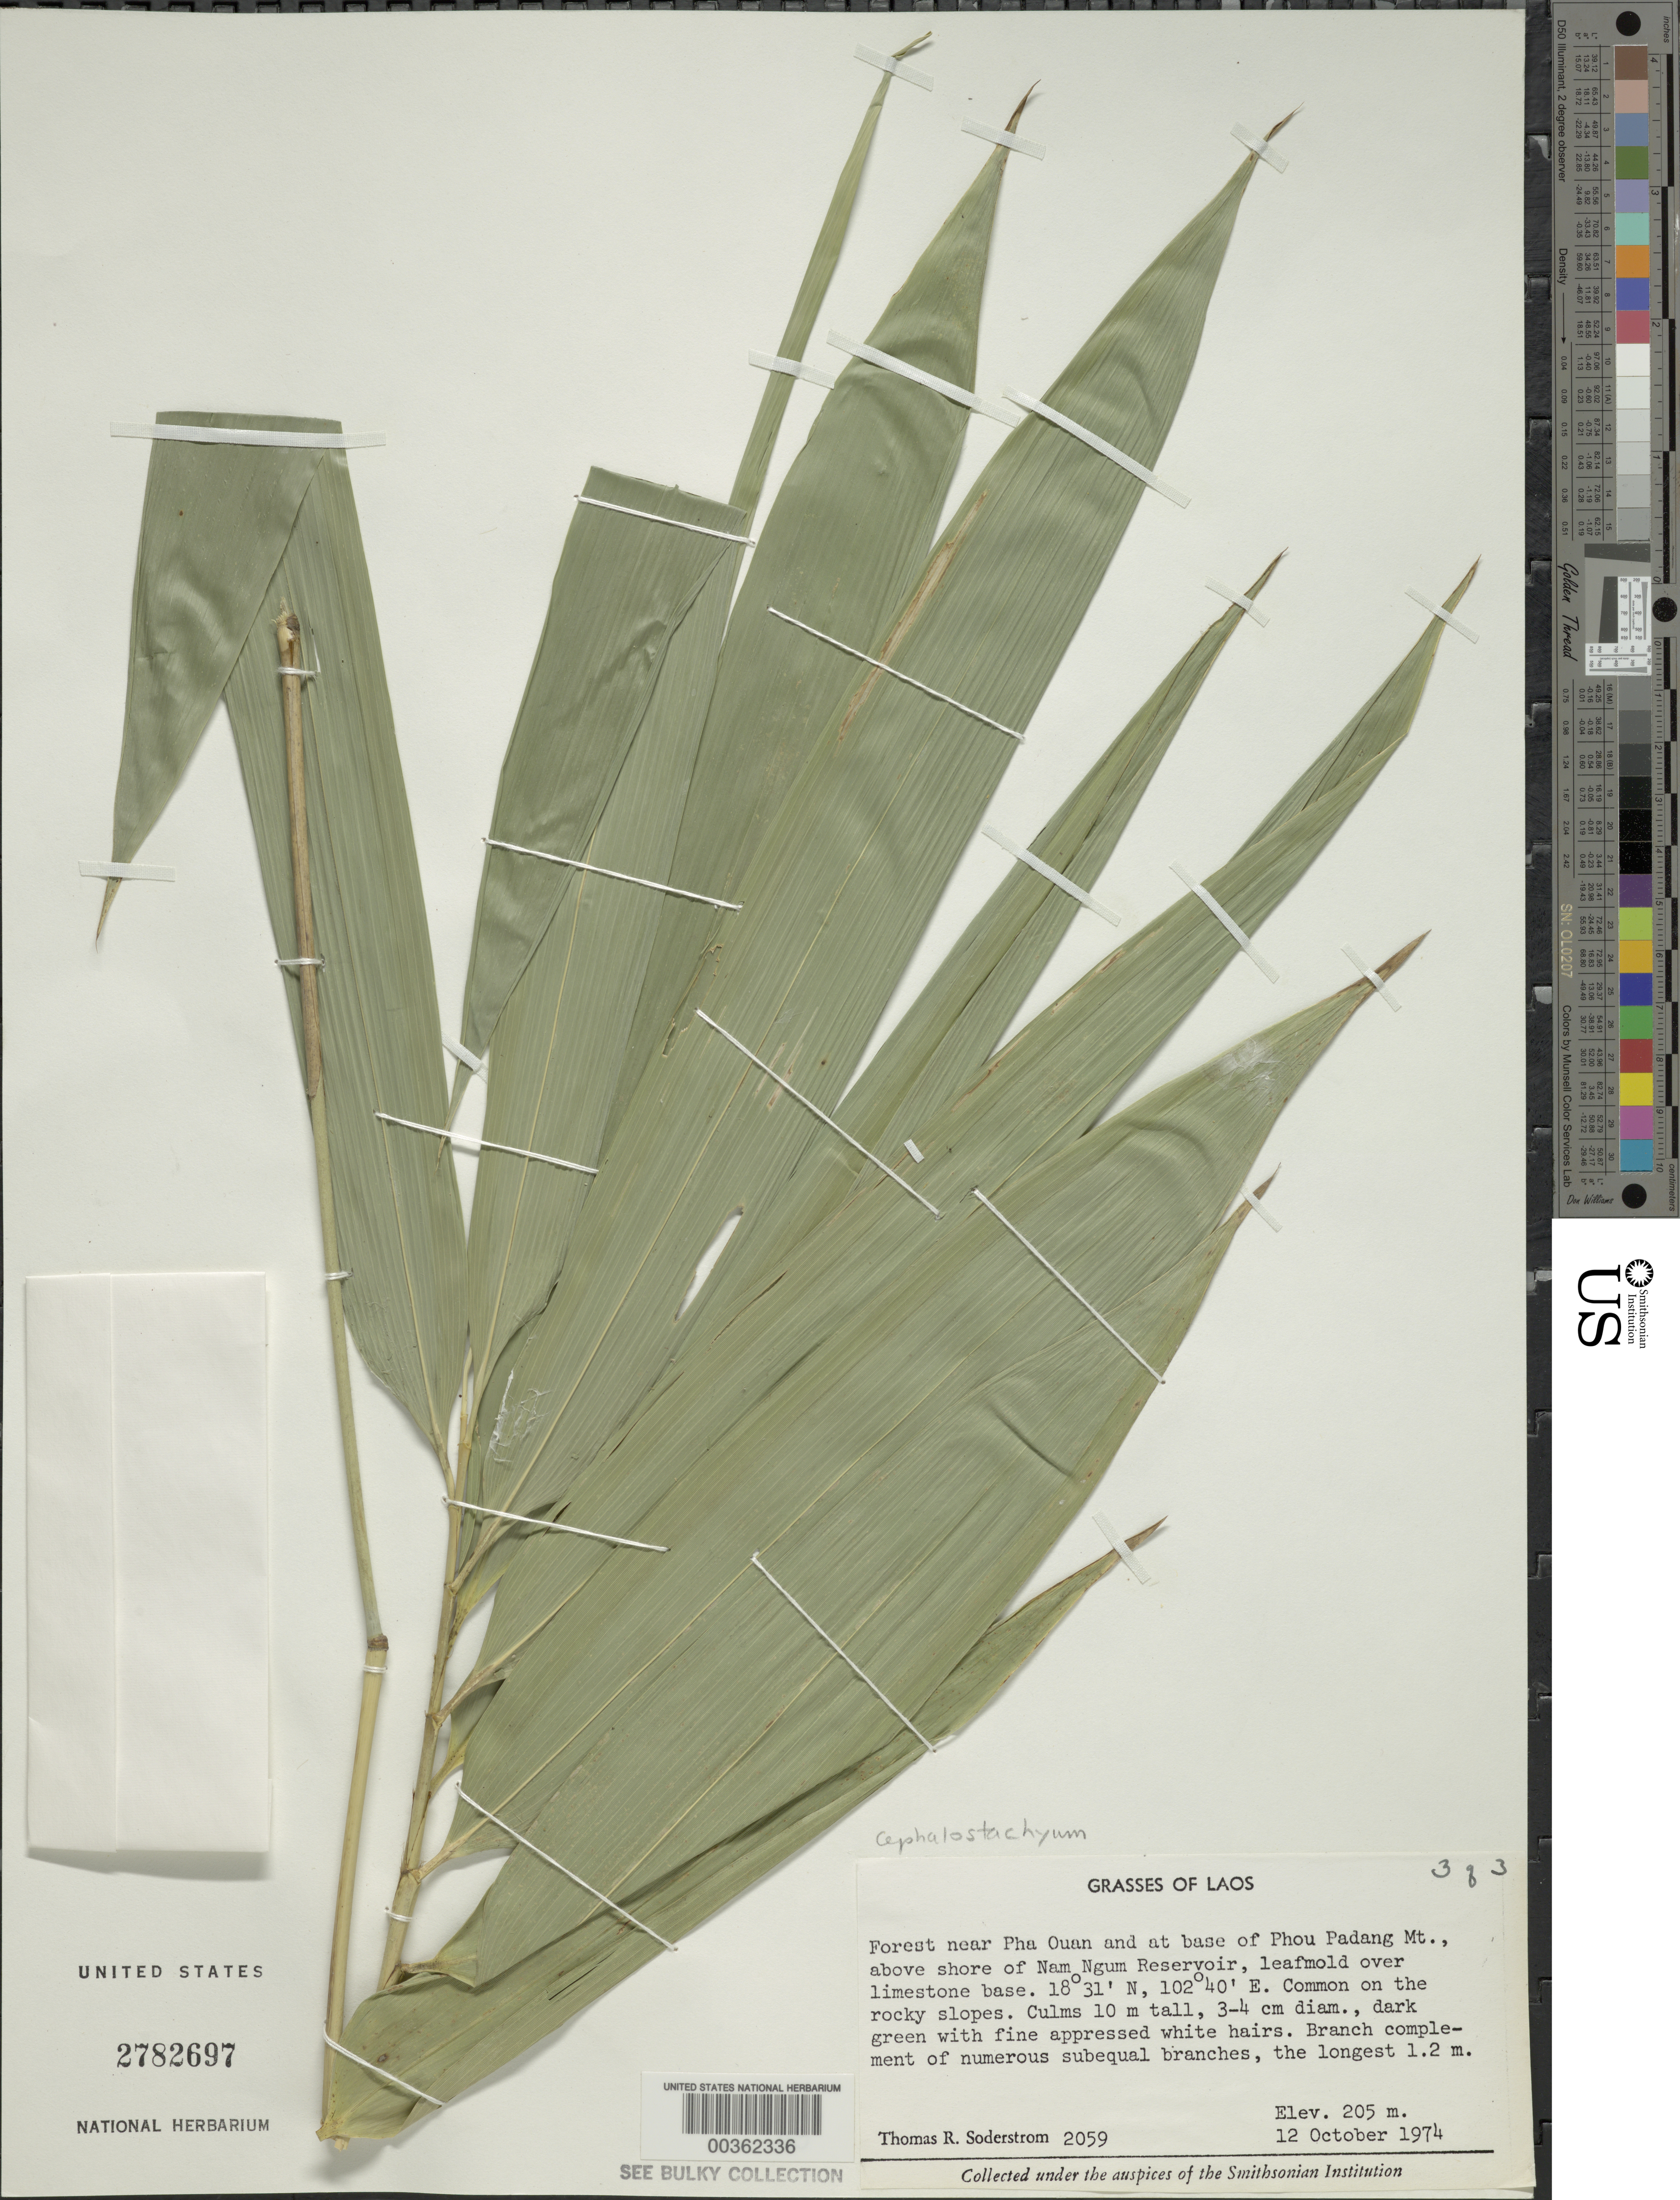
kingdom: Plantae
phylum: Tracheophyta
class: Liliopsida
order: Poales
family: Poaceae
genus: Cephalostachyum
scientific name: Cephalostachyum virgatum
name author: (Munro) Kurz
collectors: T. R. Soderstrom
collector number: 2059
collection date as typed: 12 Oct 1974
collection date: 1974-10-12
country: Laos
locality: Pha Ouan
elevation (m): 205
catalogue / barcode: US 2782697